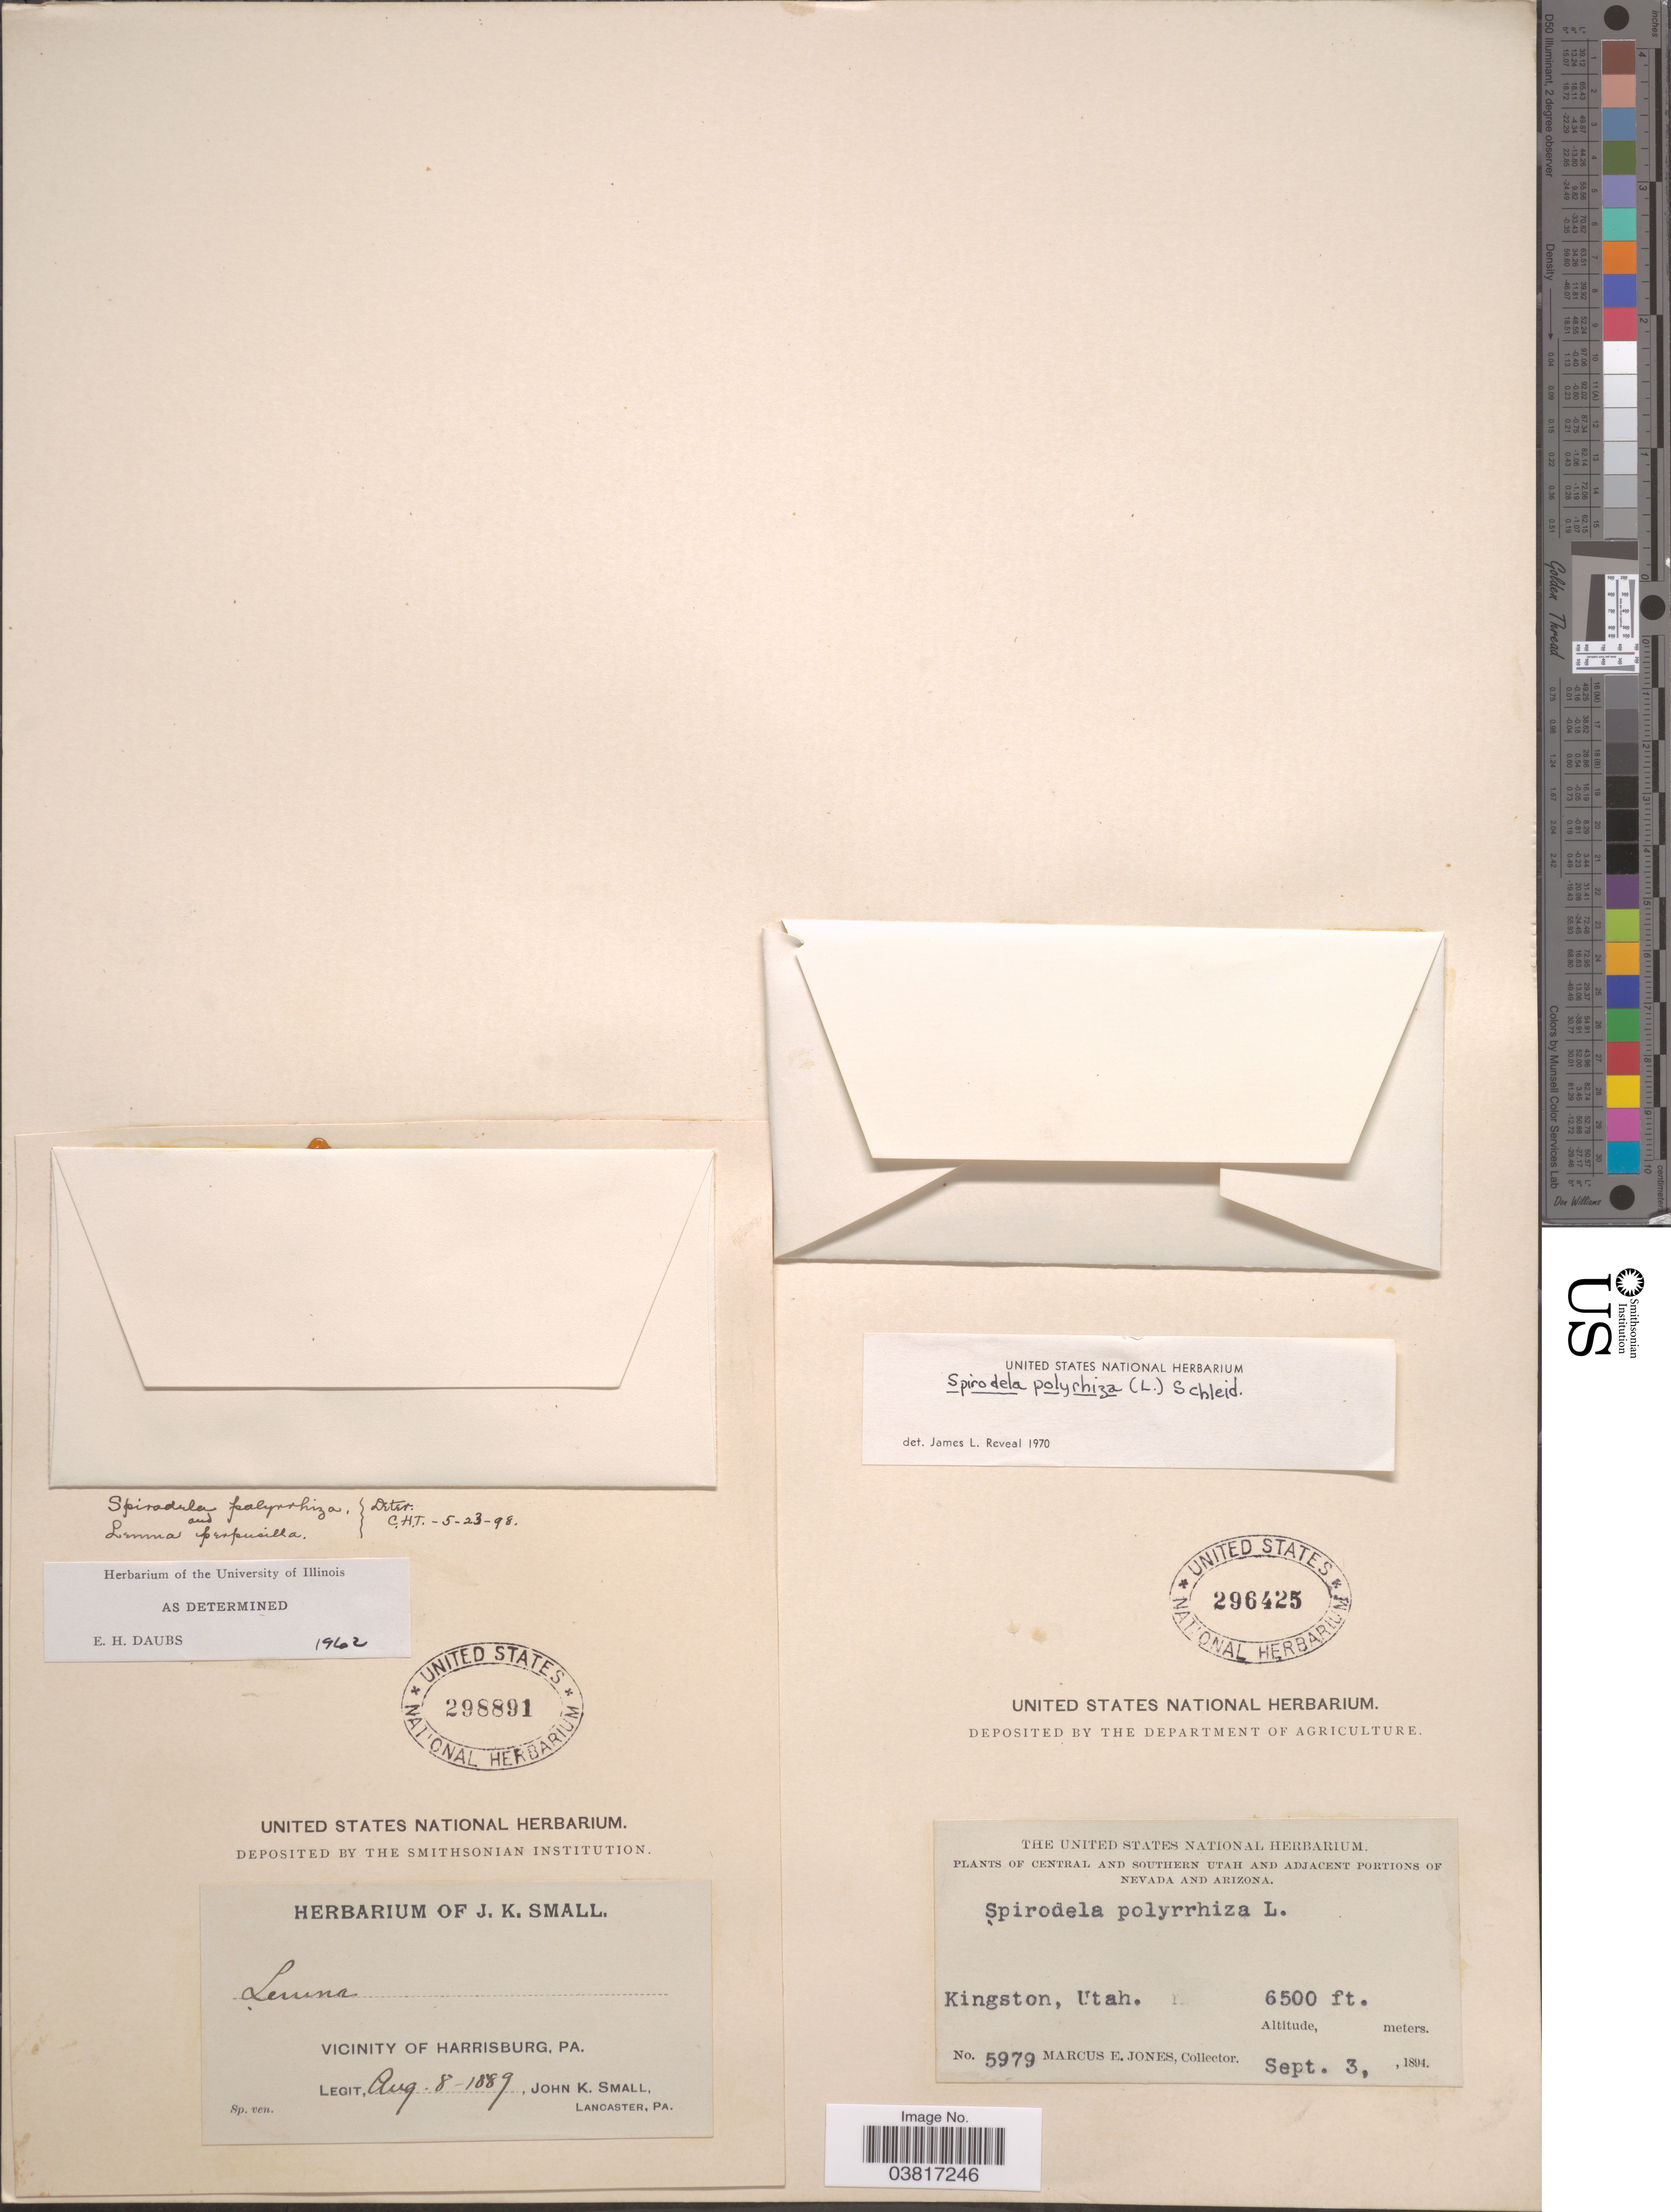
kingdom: Plantae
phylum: Tracheophyta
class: Liliopsida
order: Alismatales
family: Araceae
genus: Spirodela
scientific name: Spirodela polyrrhiza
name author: (L.) Schleid.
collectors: J. K. Small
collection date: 1889-08-08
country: United States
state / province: Pennsylvania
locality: Vicinity of Harrisburg.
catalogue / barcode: US 298891